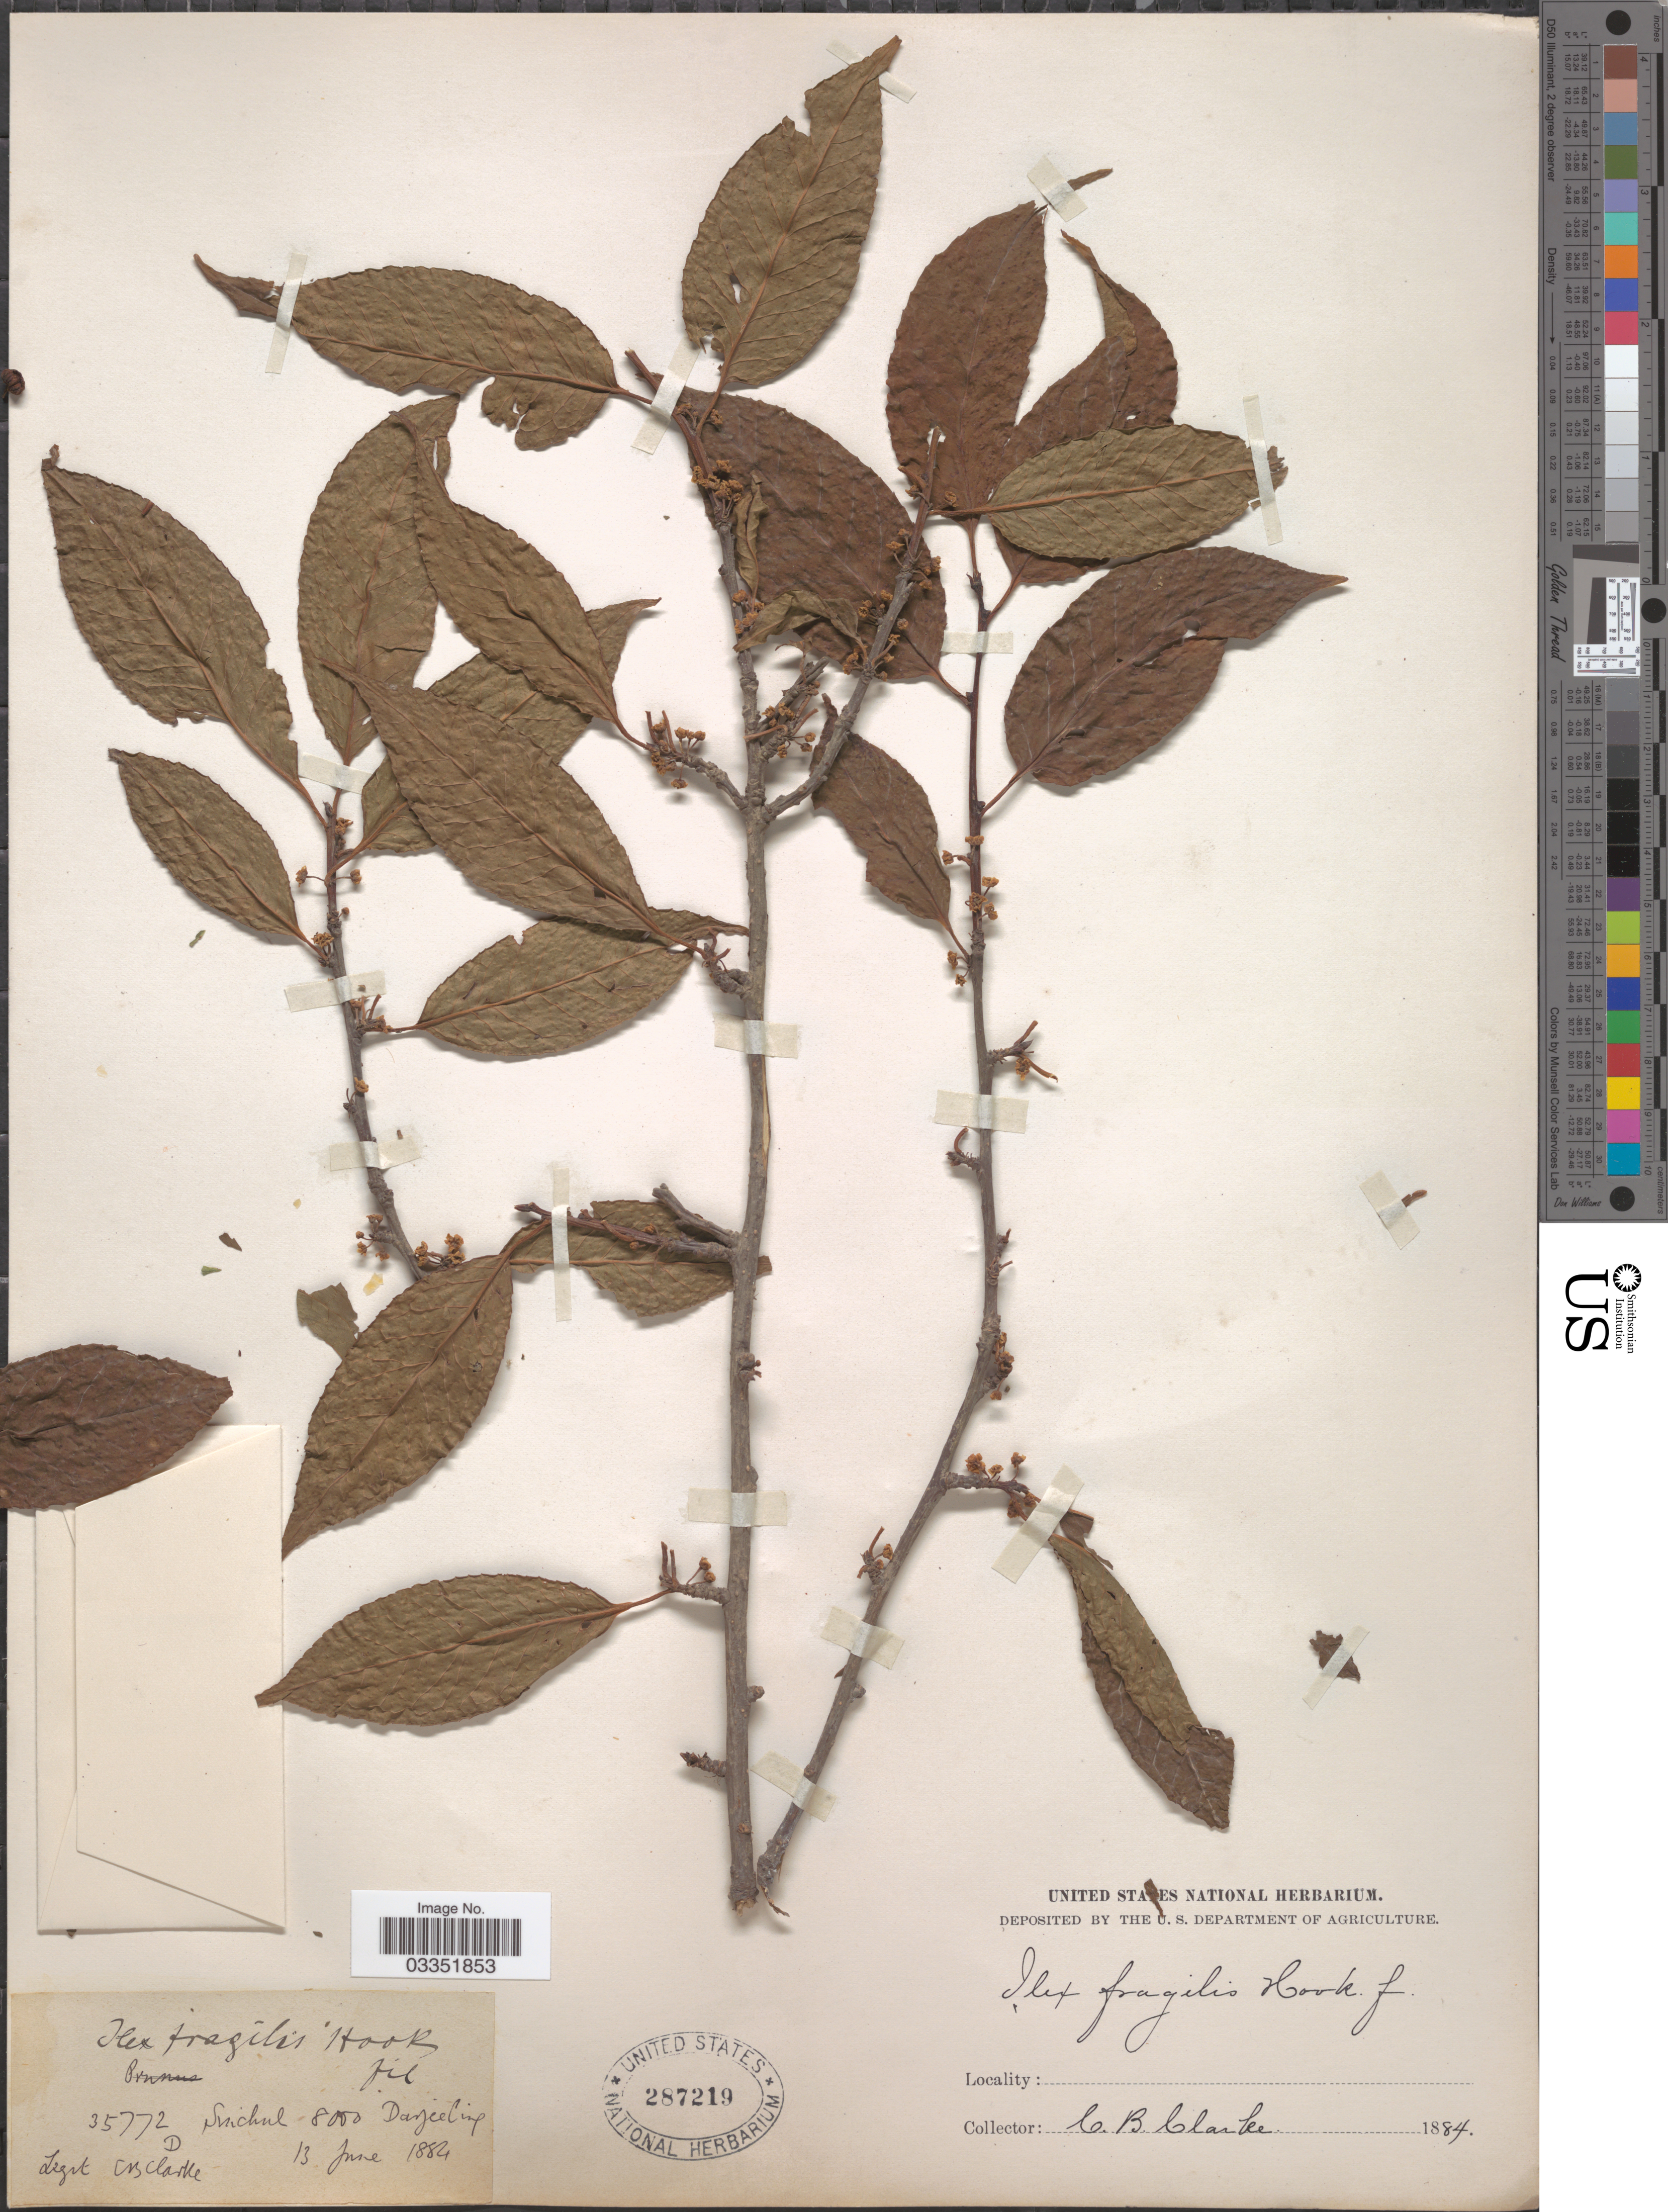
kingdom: Plantae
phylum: Tracheophyta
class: Magnoliopsida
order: Aquifoliales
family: Aquifoliaceae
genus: Ilex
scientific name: Ilex fragilis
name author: Hook. f.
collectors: C. B. Clarke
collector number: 35772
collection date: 1884-06-13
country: India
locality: Sinchul, Darjeeling.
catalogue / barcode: US 287219